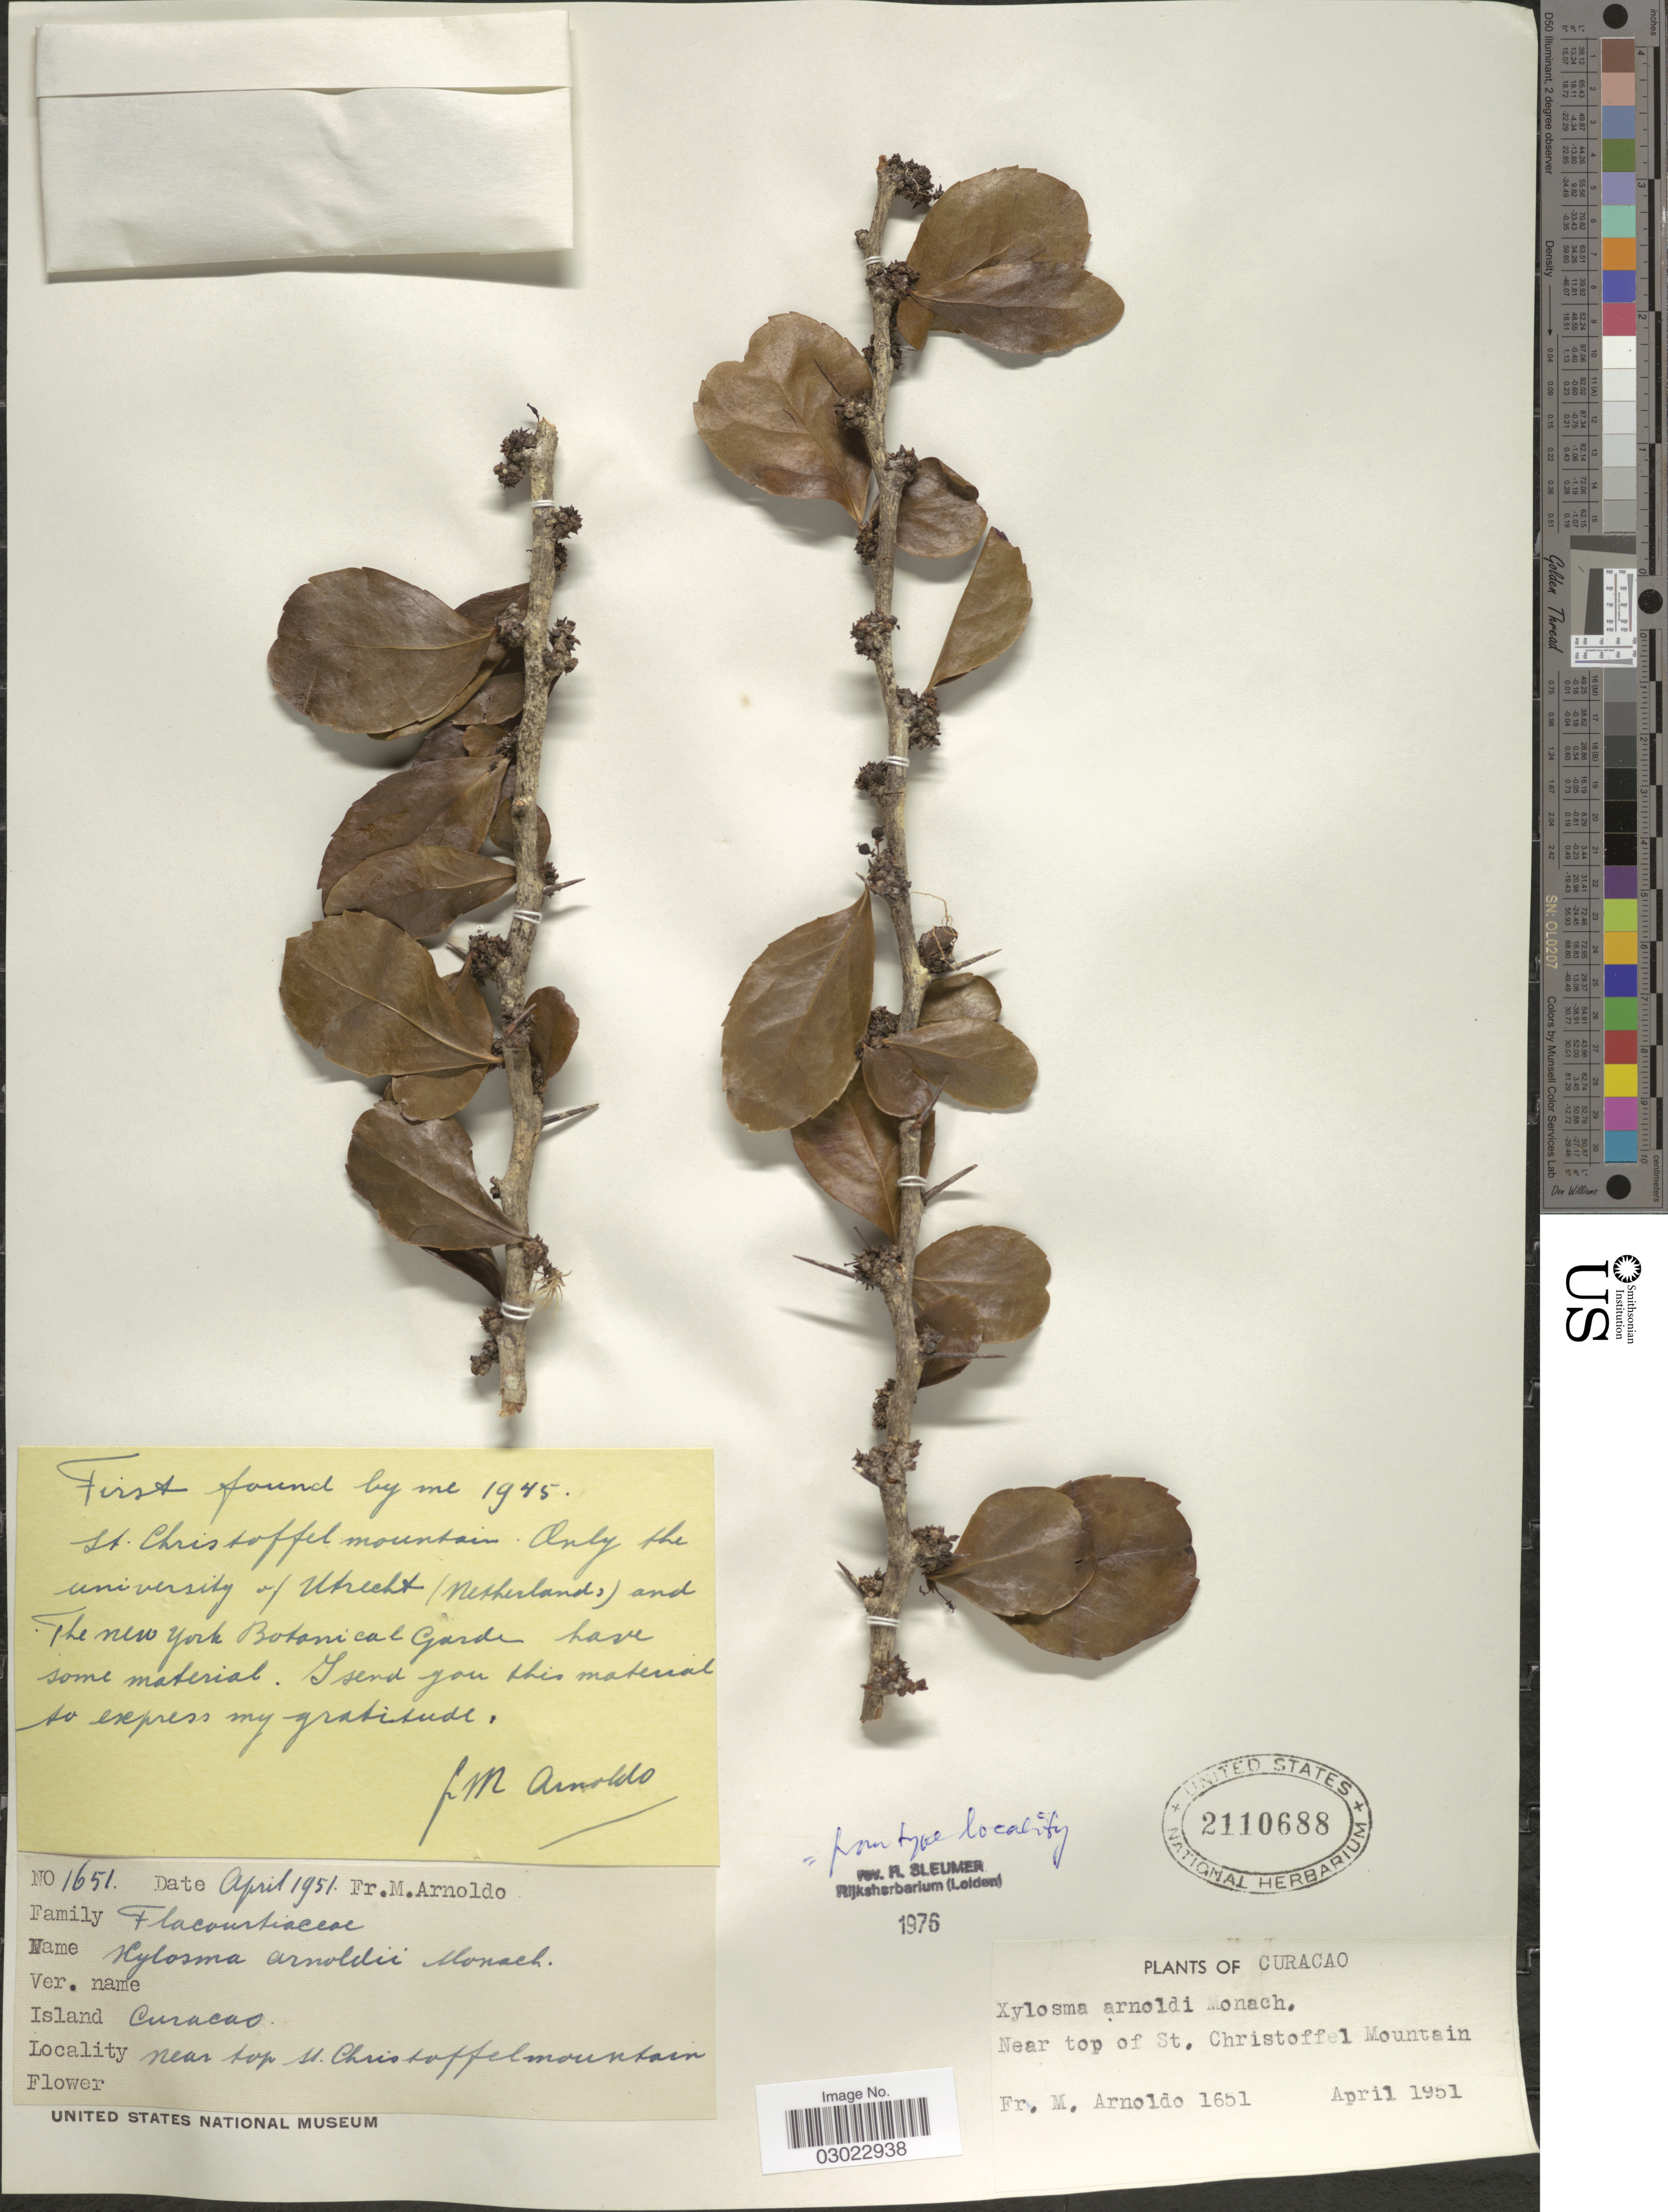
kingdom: Plantae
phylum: Tracheophyta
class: Magnoliopsida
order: Malpighiales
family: Salicaceae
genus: Xylosma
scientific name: Xylosma arnoldii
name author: Monach.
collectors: N. Arnoldo-Broeders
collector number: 1651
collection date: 1951-04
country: Curaçao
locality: Near top of St. Christoffel Mountain.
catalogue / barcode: US 2110688